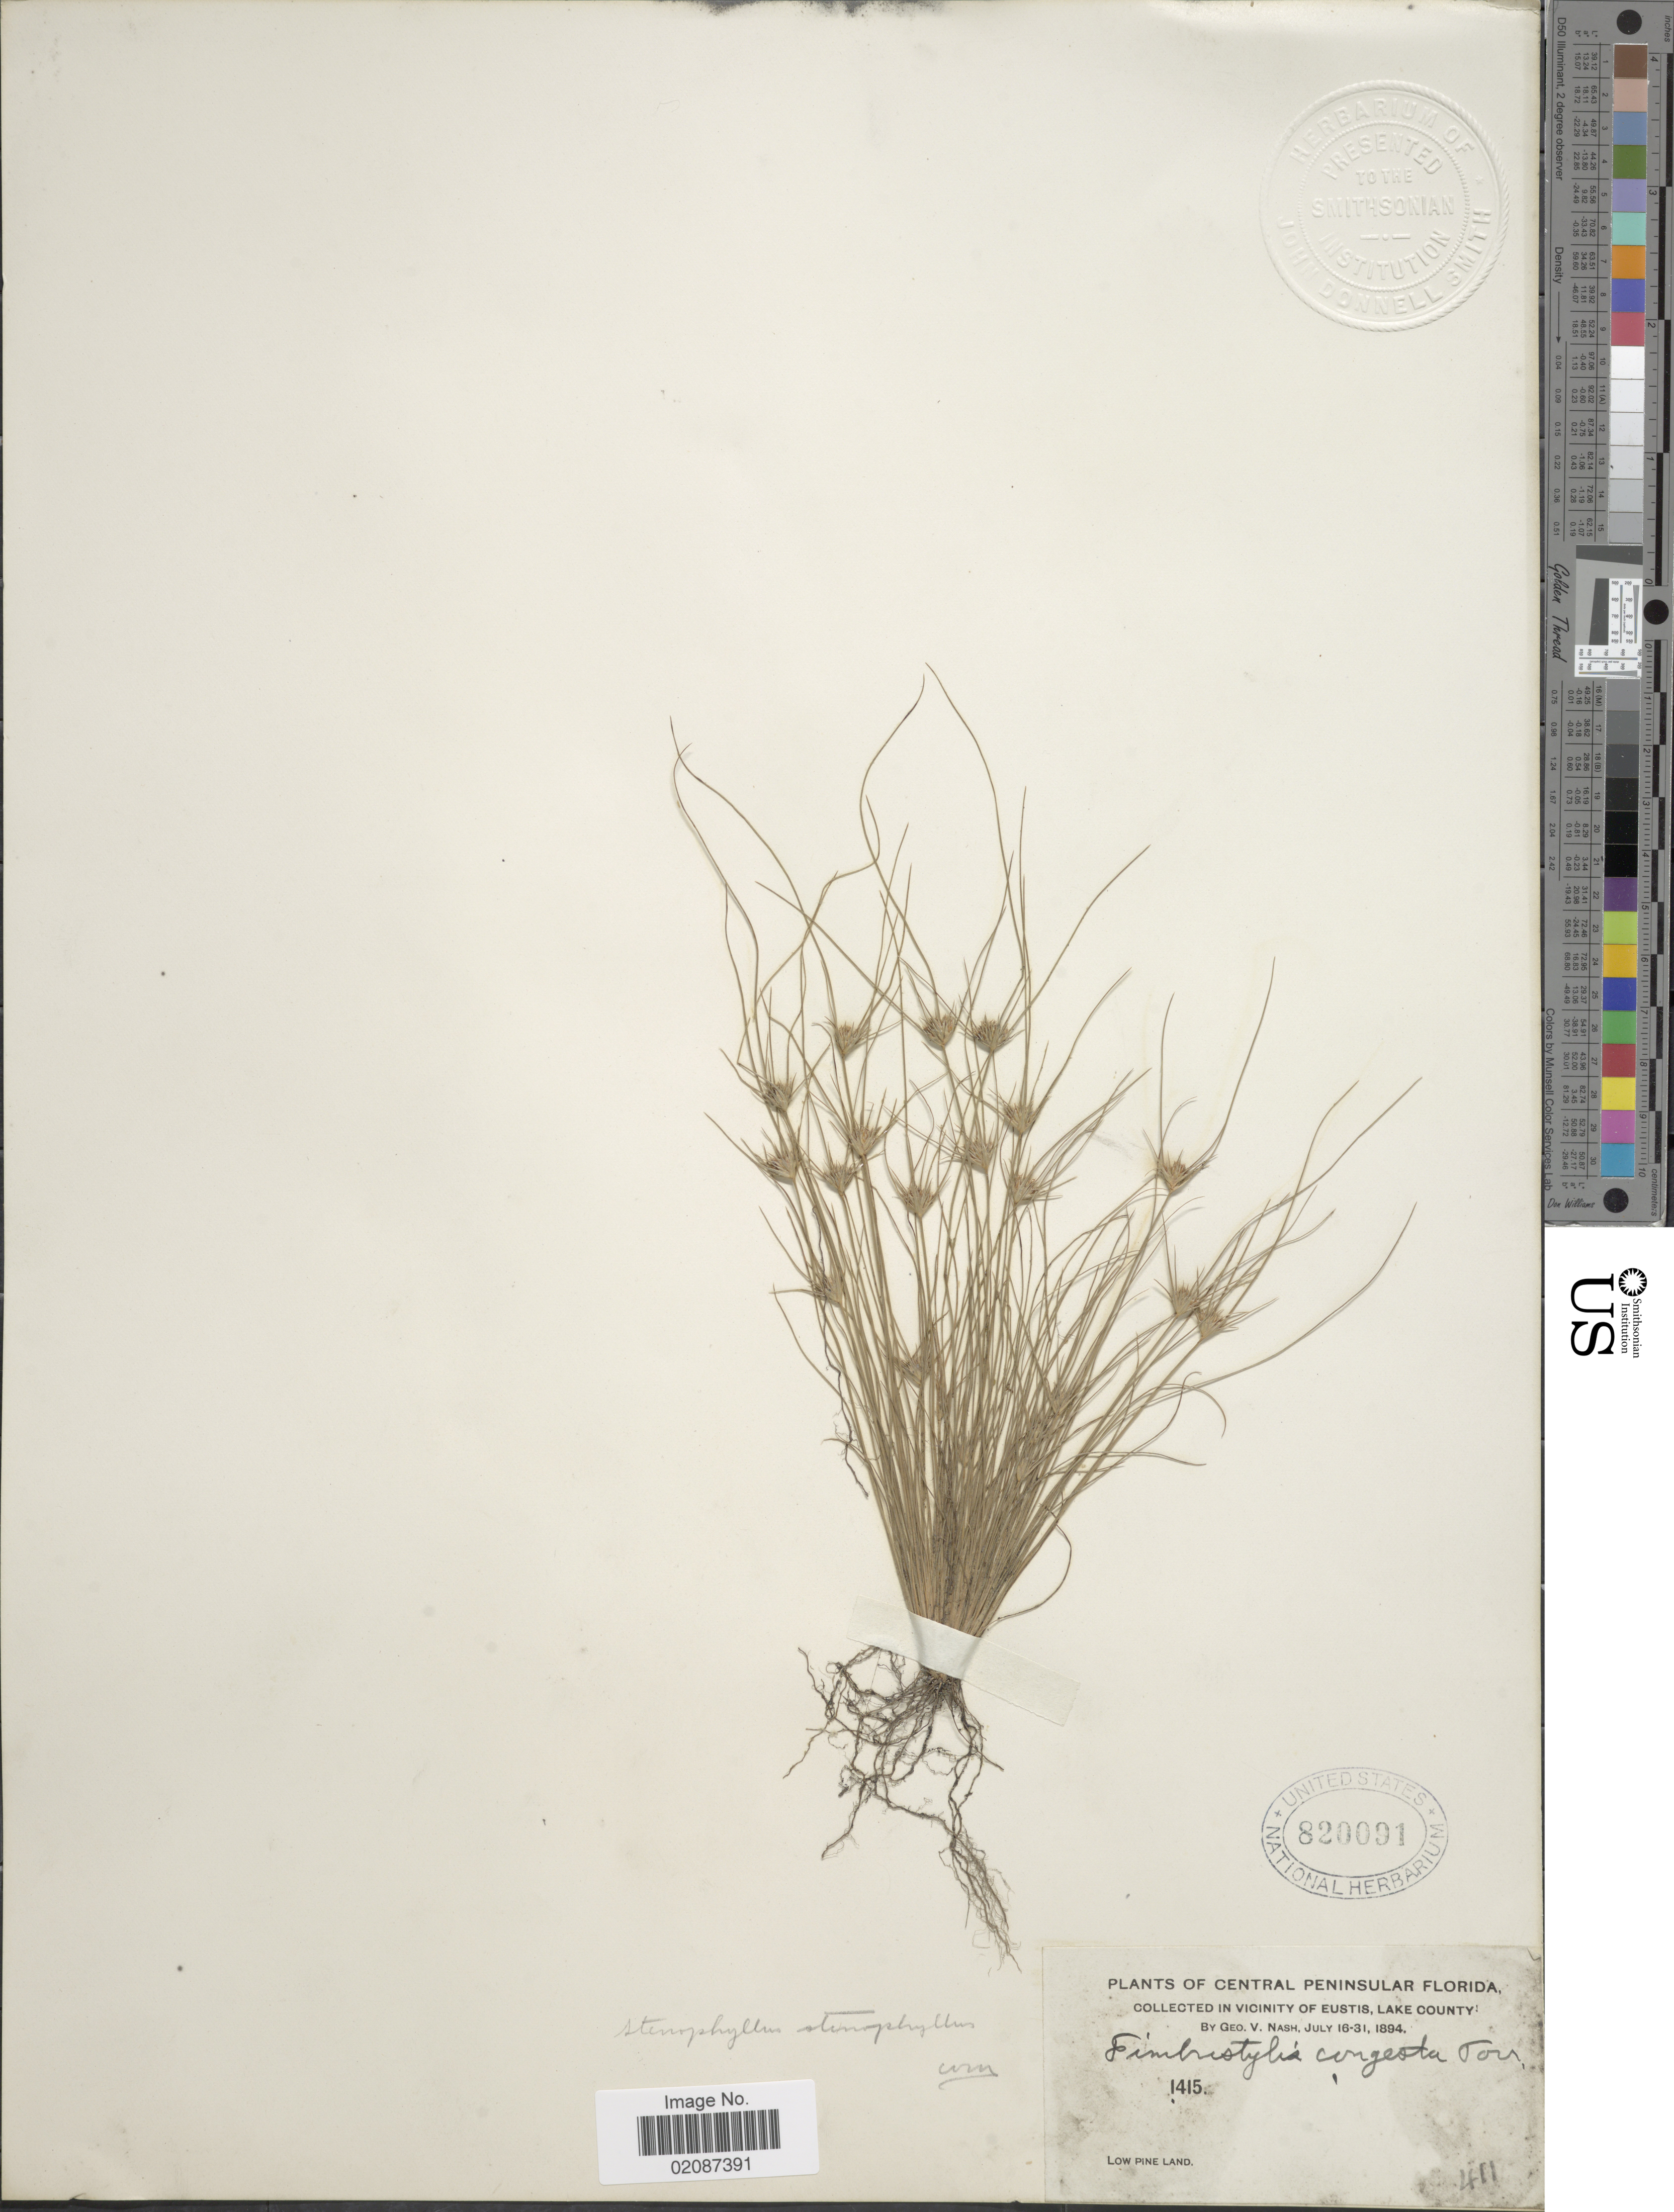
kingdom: Plantae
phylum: Tracheophyta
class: Liliopsida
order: Poales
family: Cyperaceae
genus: Fimbristylis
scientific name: Fimbristylis vahlii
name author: (Lam.) Link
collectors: G. V. Nash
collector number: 1415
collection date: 1894-07-16/1894-07-31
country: United States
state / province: Florida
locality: Central Peninsular, in vicinity of Eustis, Lake County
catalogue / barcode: US 820091